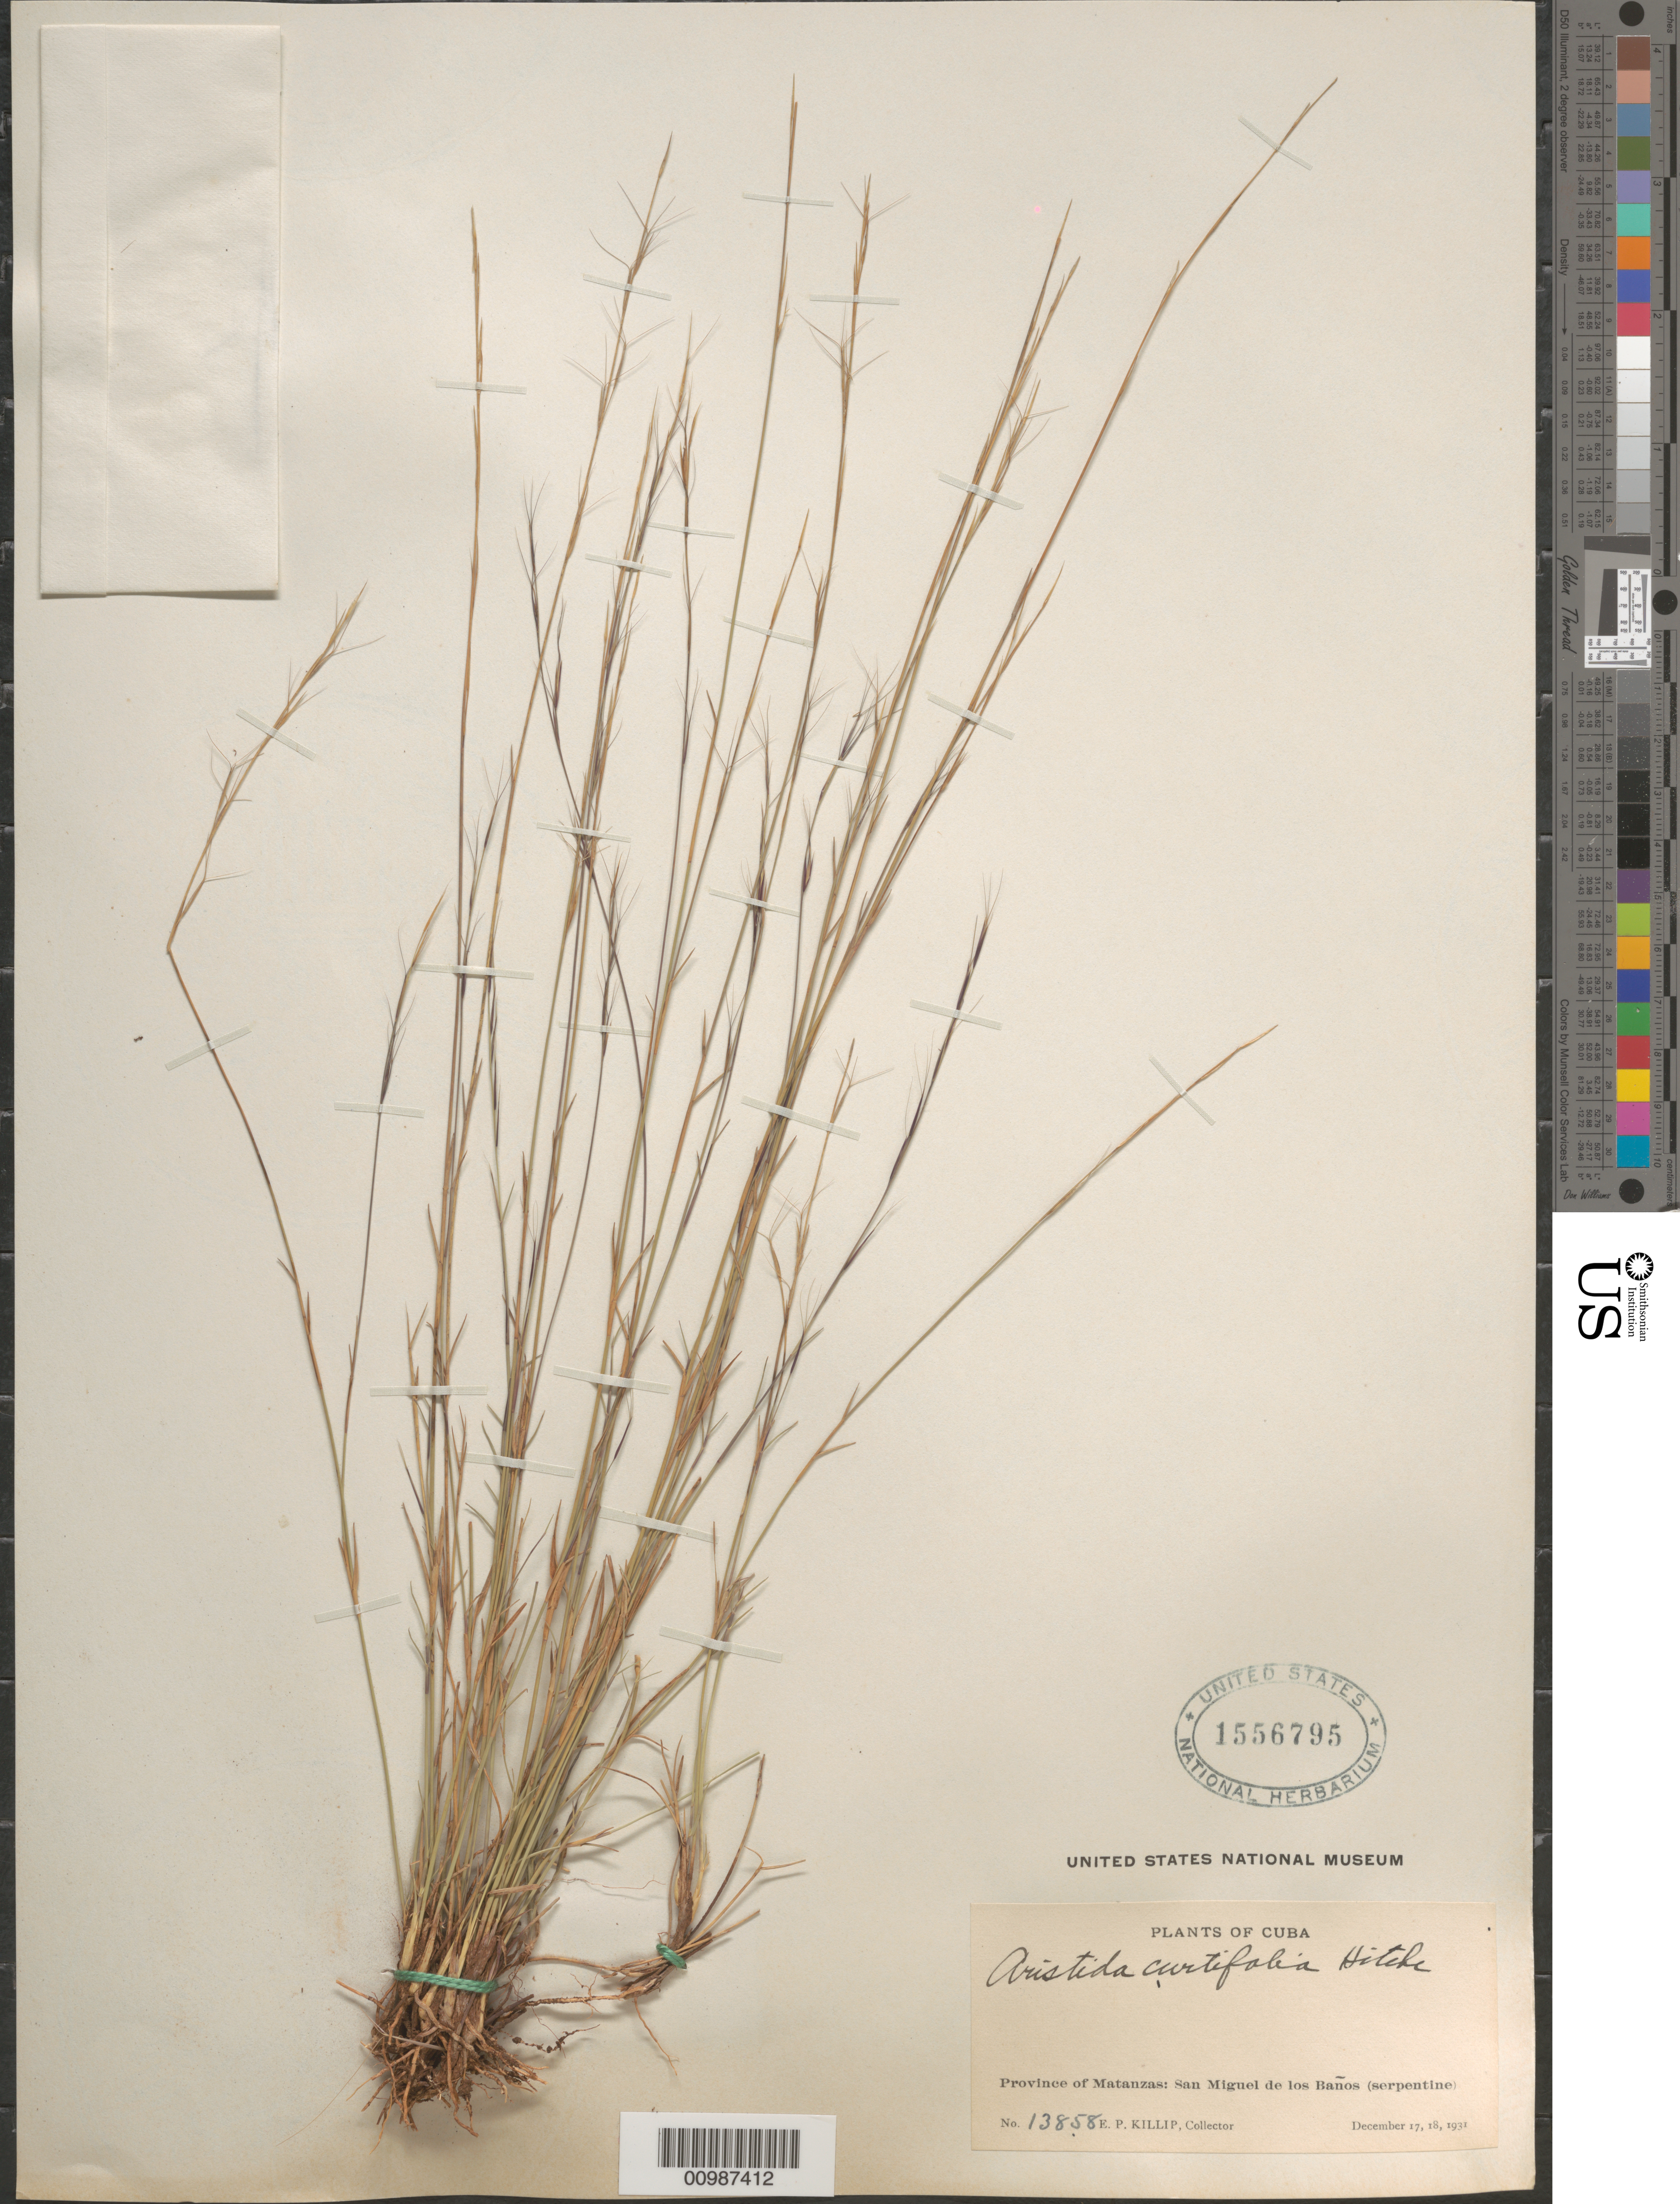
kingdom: Plantae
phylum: Tracheophyta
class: Liliopsida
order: Poales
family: Poaceae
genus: Aristida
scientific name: Aristida curtifolia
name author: Hitchc.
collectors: E. P. Killip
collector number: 13858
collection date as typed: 17 Dec 1931 or18 Dec 1931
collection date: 1931-12-17 or 1931-12-18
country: Cuba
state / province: Matanzas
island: Cuba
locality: San Miguel de los Banos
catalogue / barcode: US 1556795